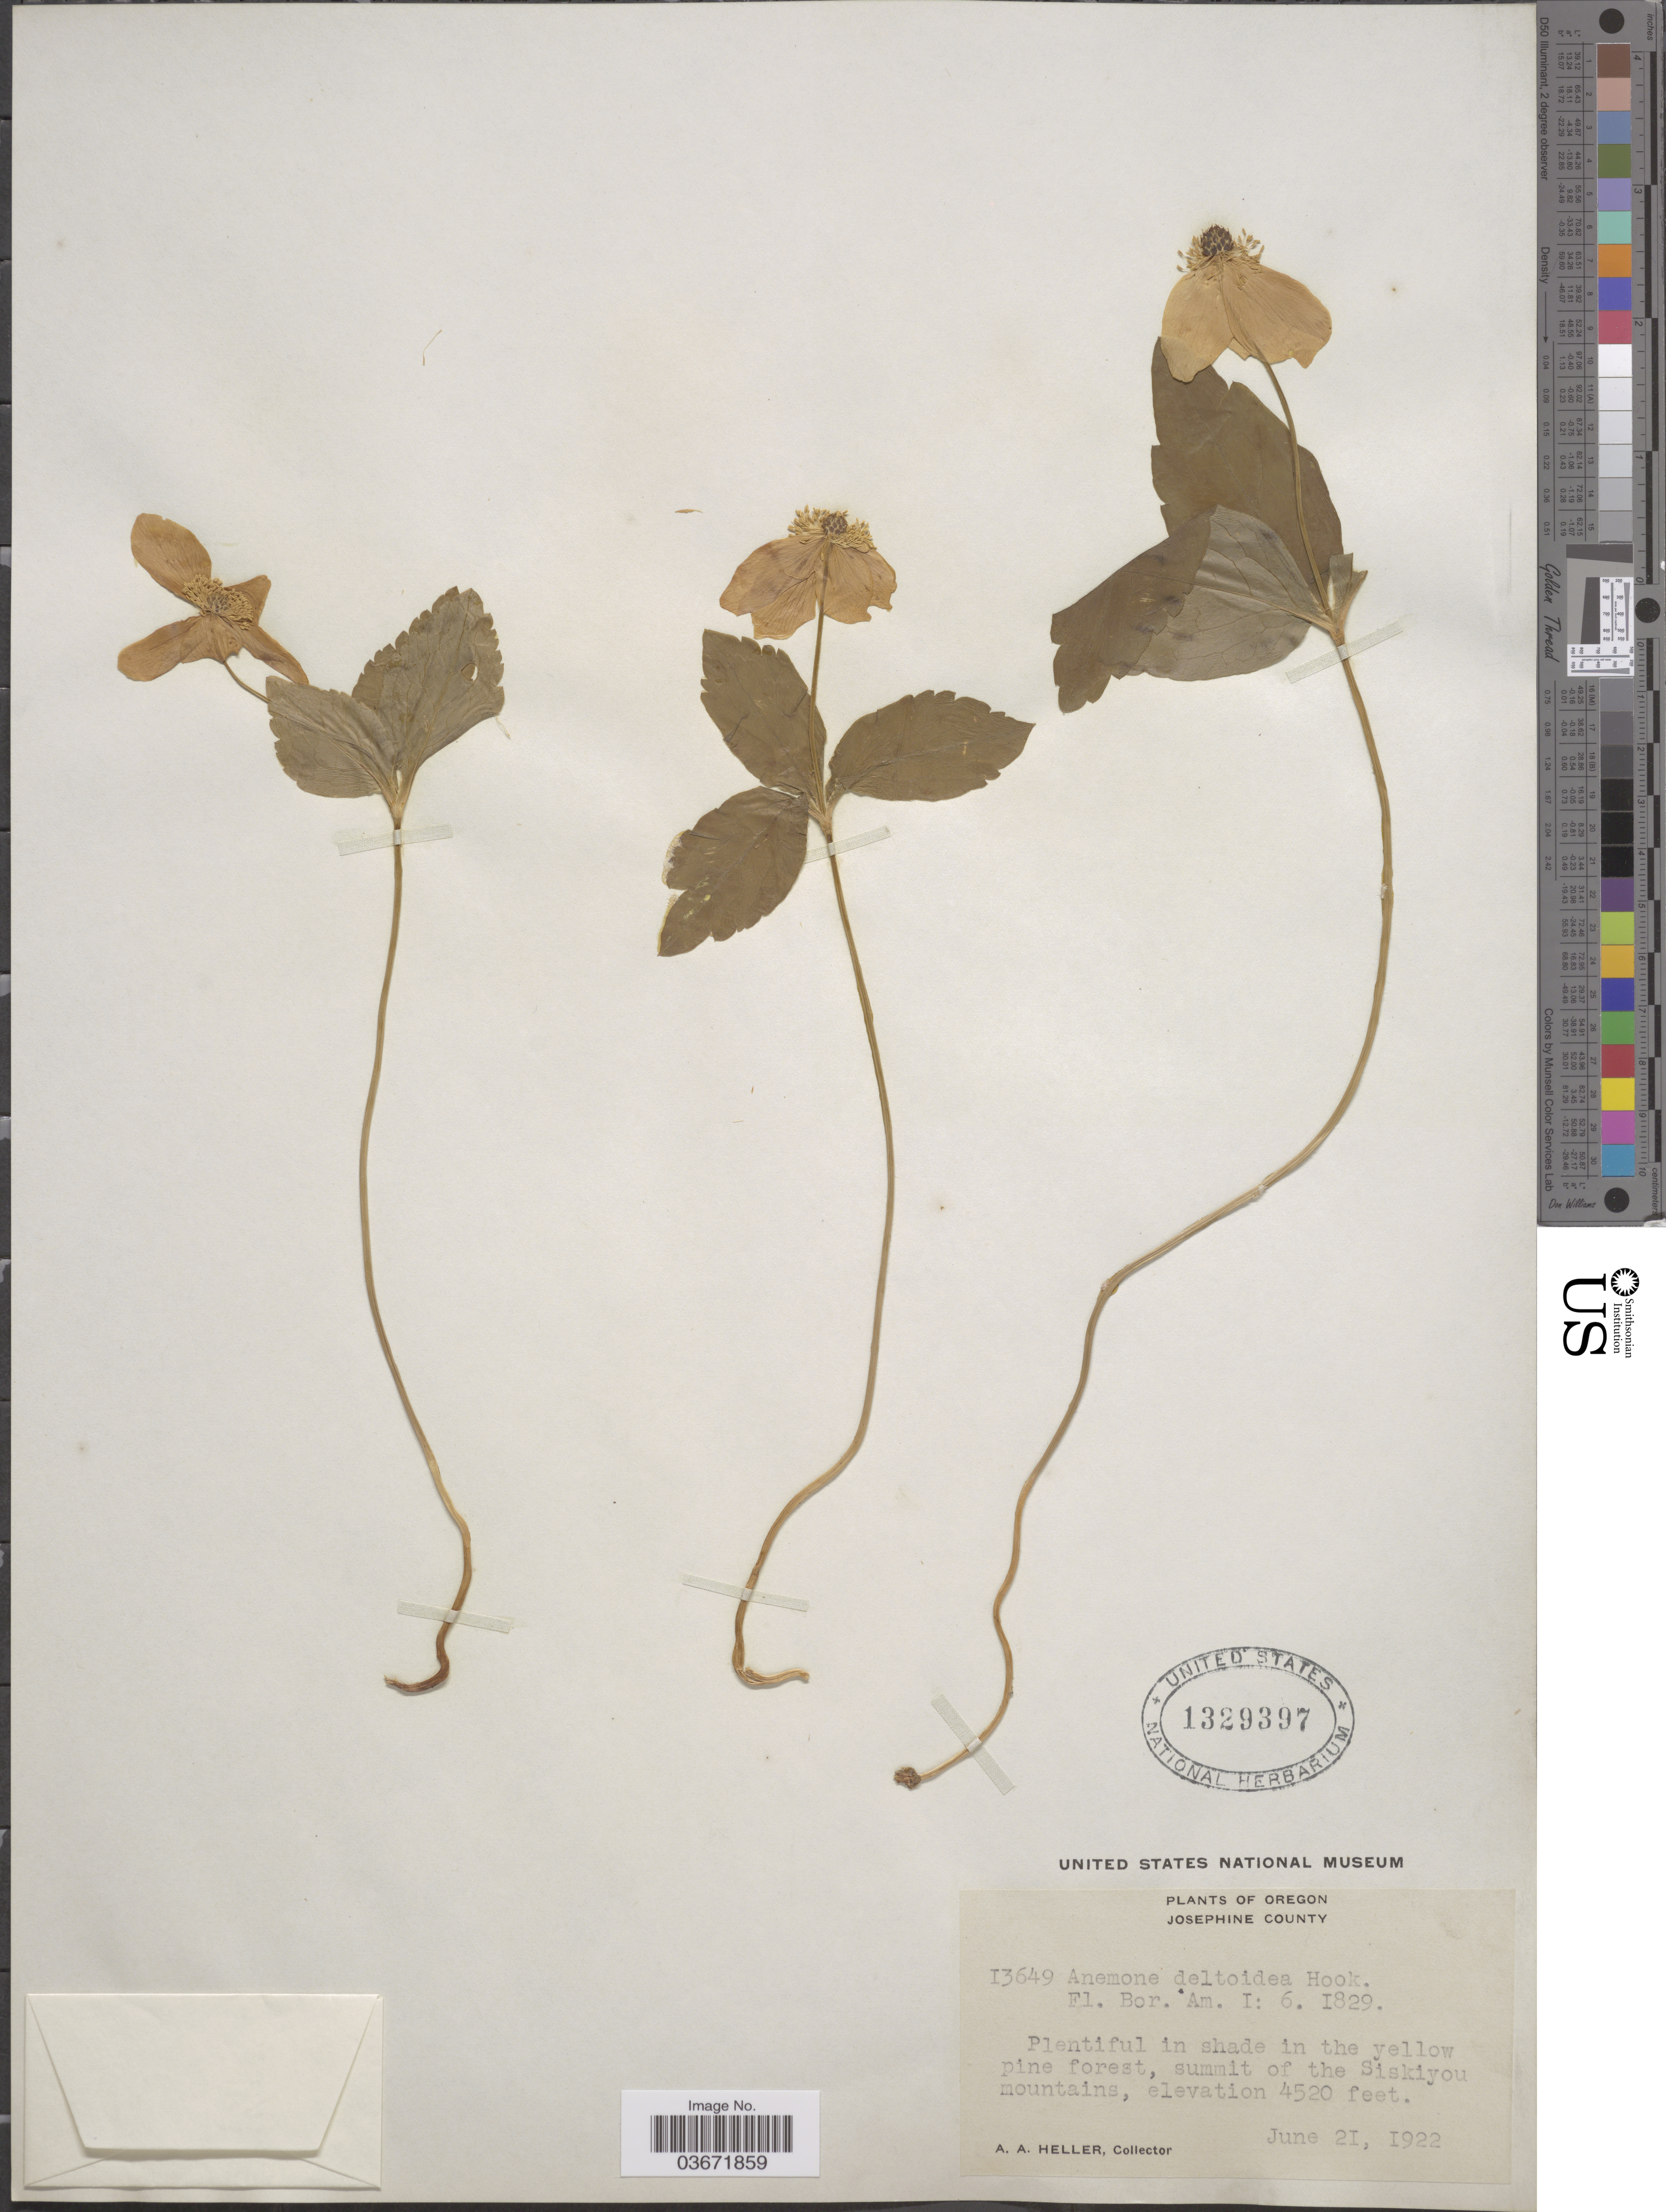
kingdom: Plantae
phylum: Tracheophyta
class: Magnoliopsida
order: Ranunculales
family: Ranunculaceae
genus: Anemone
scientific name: Anemone deltoidea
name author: Douglas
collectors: A. A. Heller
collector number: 13649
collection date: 1922-06-21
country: United States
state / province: Oregon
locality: Josephine County. Summit of the Siskiyou mountains.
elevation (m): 1378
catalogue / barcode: US 1329397